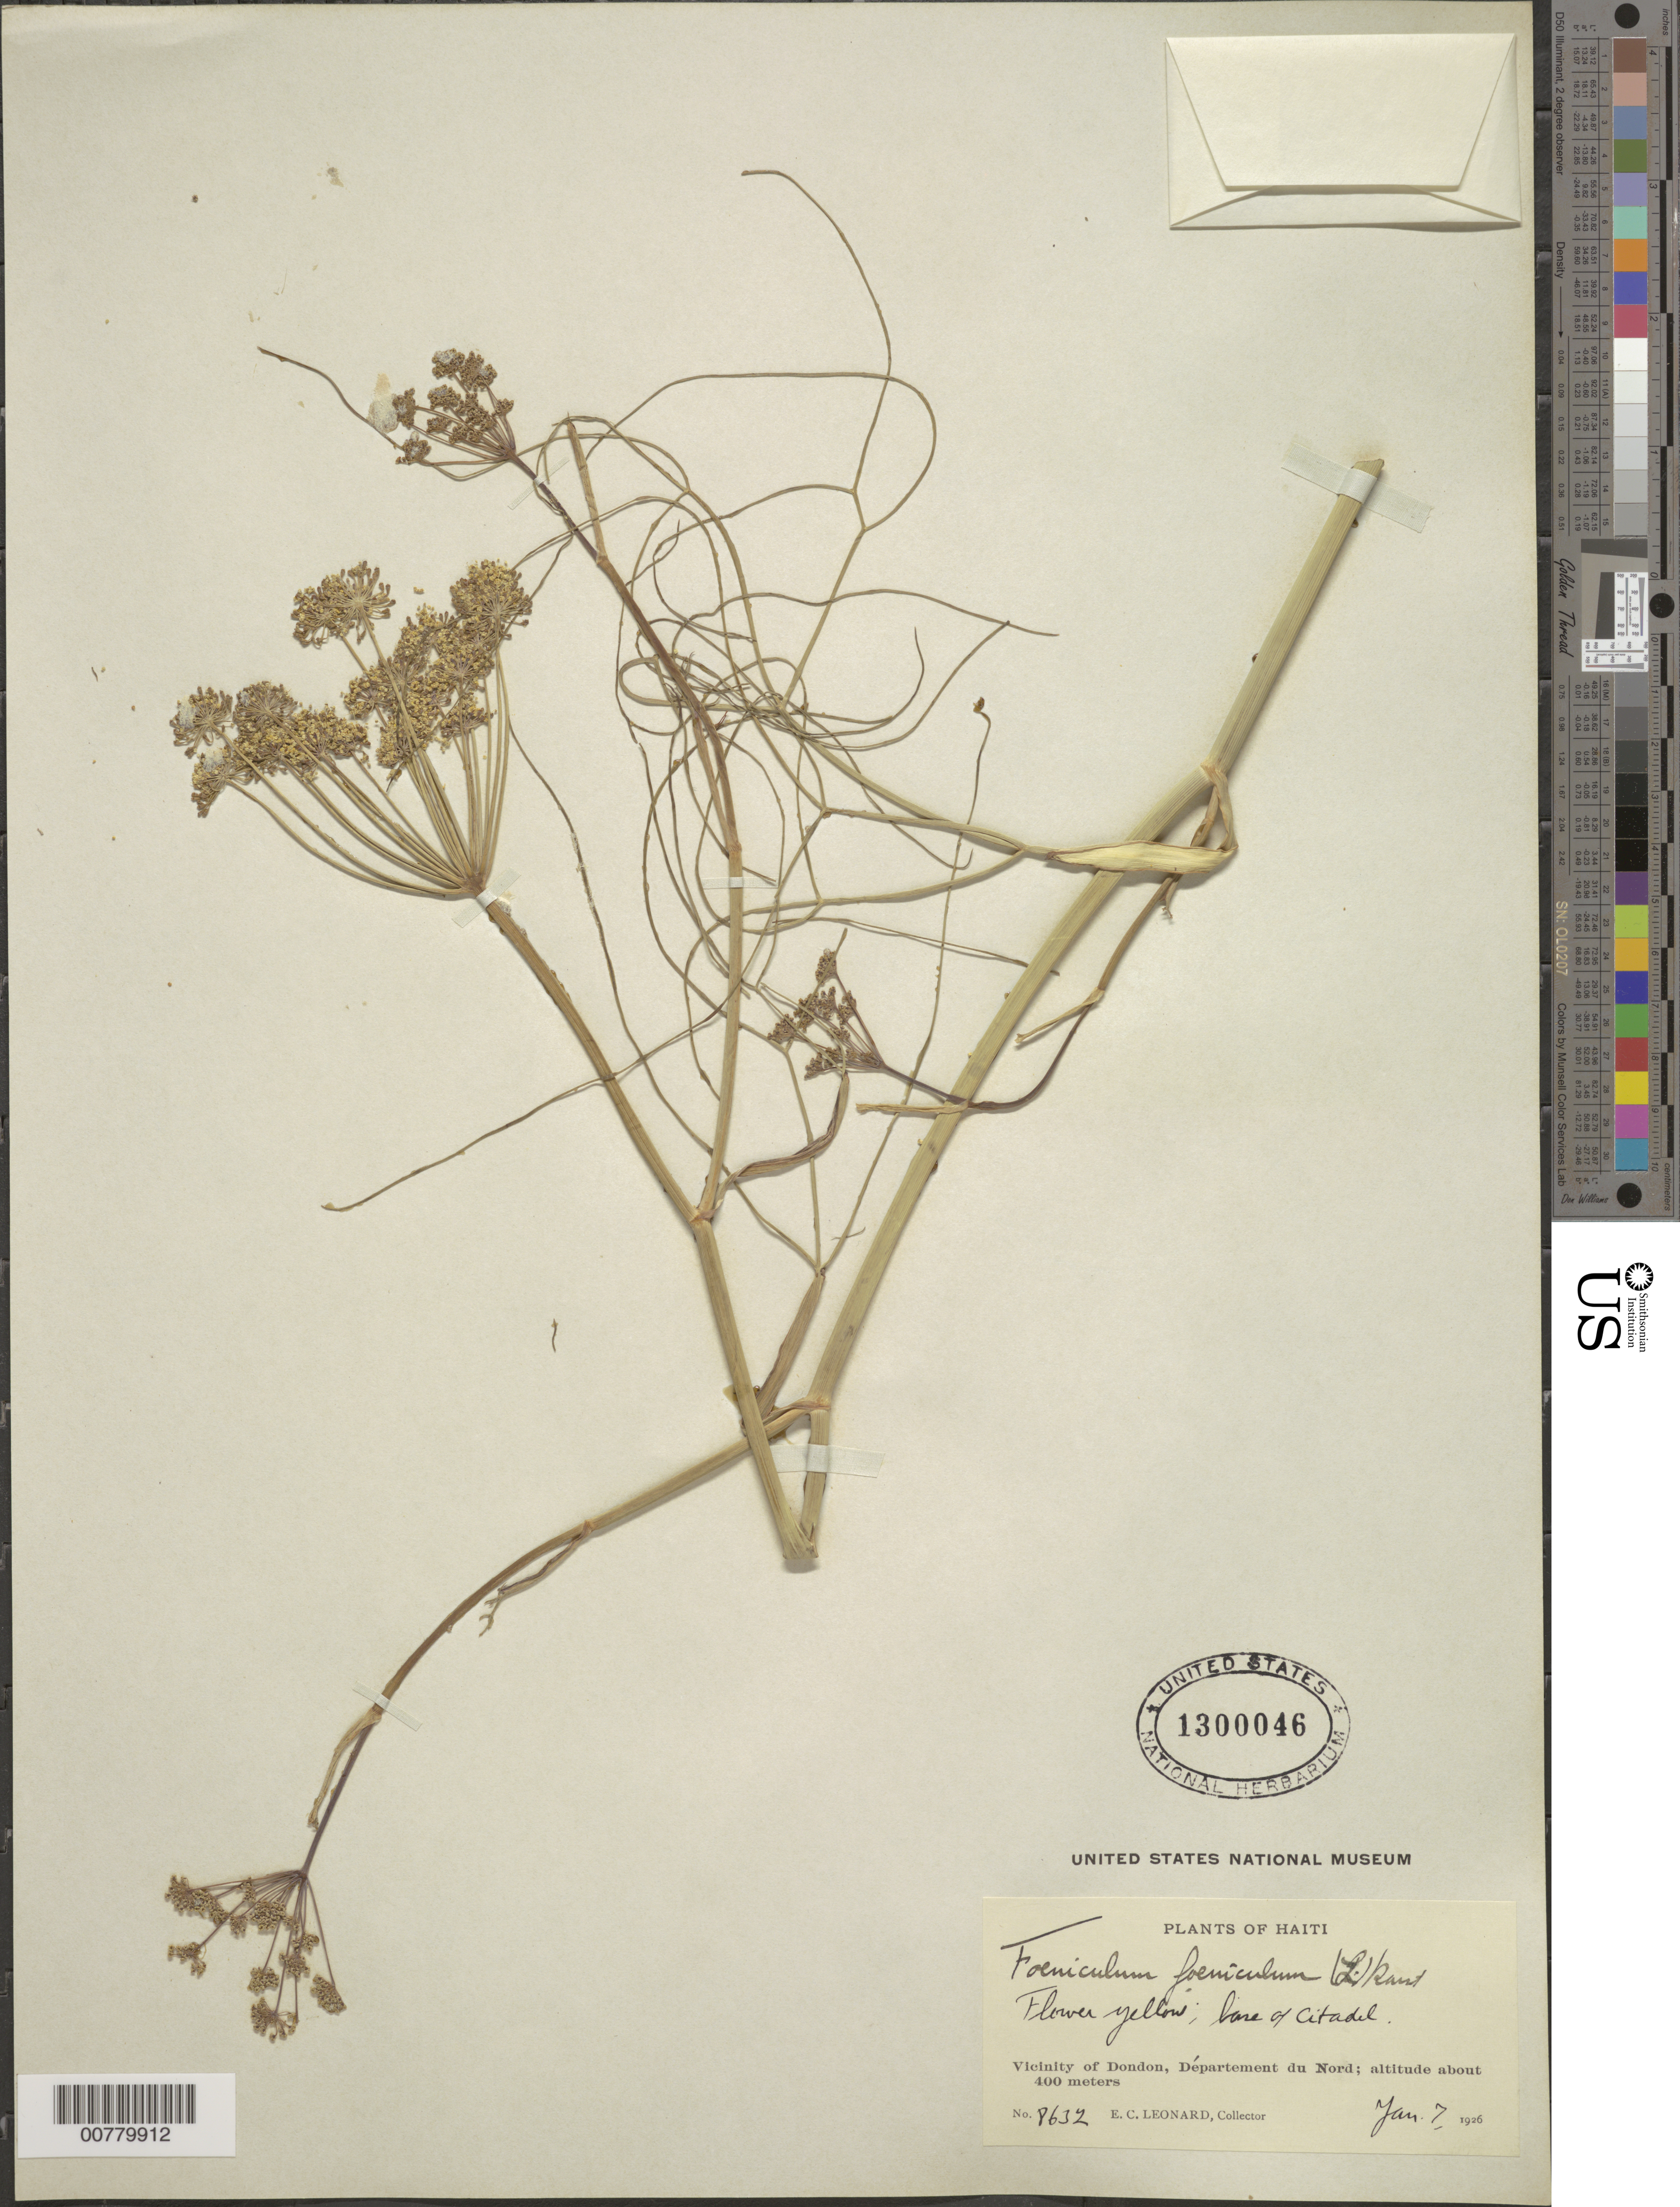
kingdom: Plantae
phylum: Tracheophyta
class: Magnoliopsida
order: Apiales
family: Apiaceae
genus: Foeniculum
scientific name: Foeniculum vulgare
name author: Mill.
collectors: E. C. Leonard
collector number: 8632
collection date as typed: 07 Jan 1926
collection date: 1926-01-07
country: Haiti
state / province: Nord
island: Hispaniola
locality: Vicinity of Dondon, bare of Citadel.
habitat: Bare.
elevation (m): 400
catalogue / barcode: US 1300046